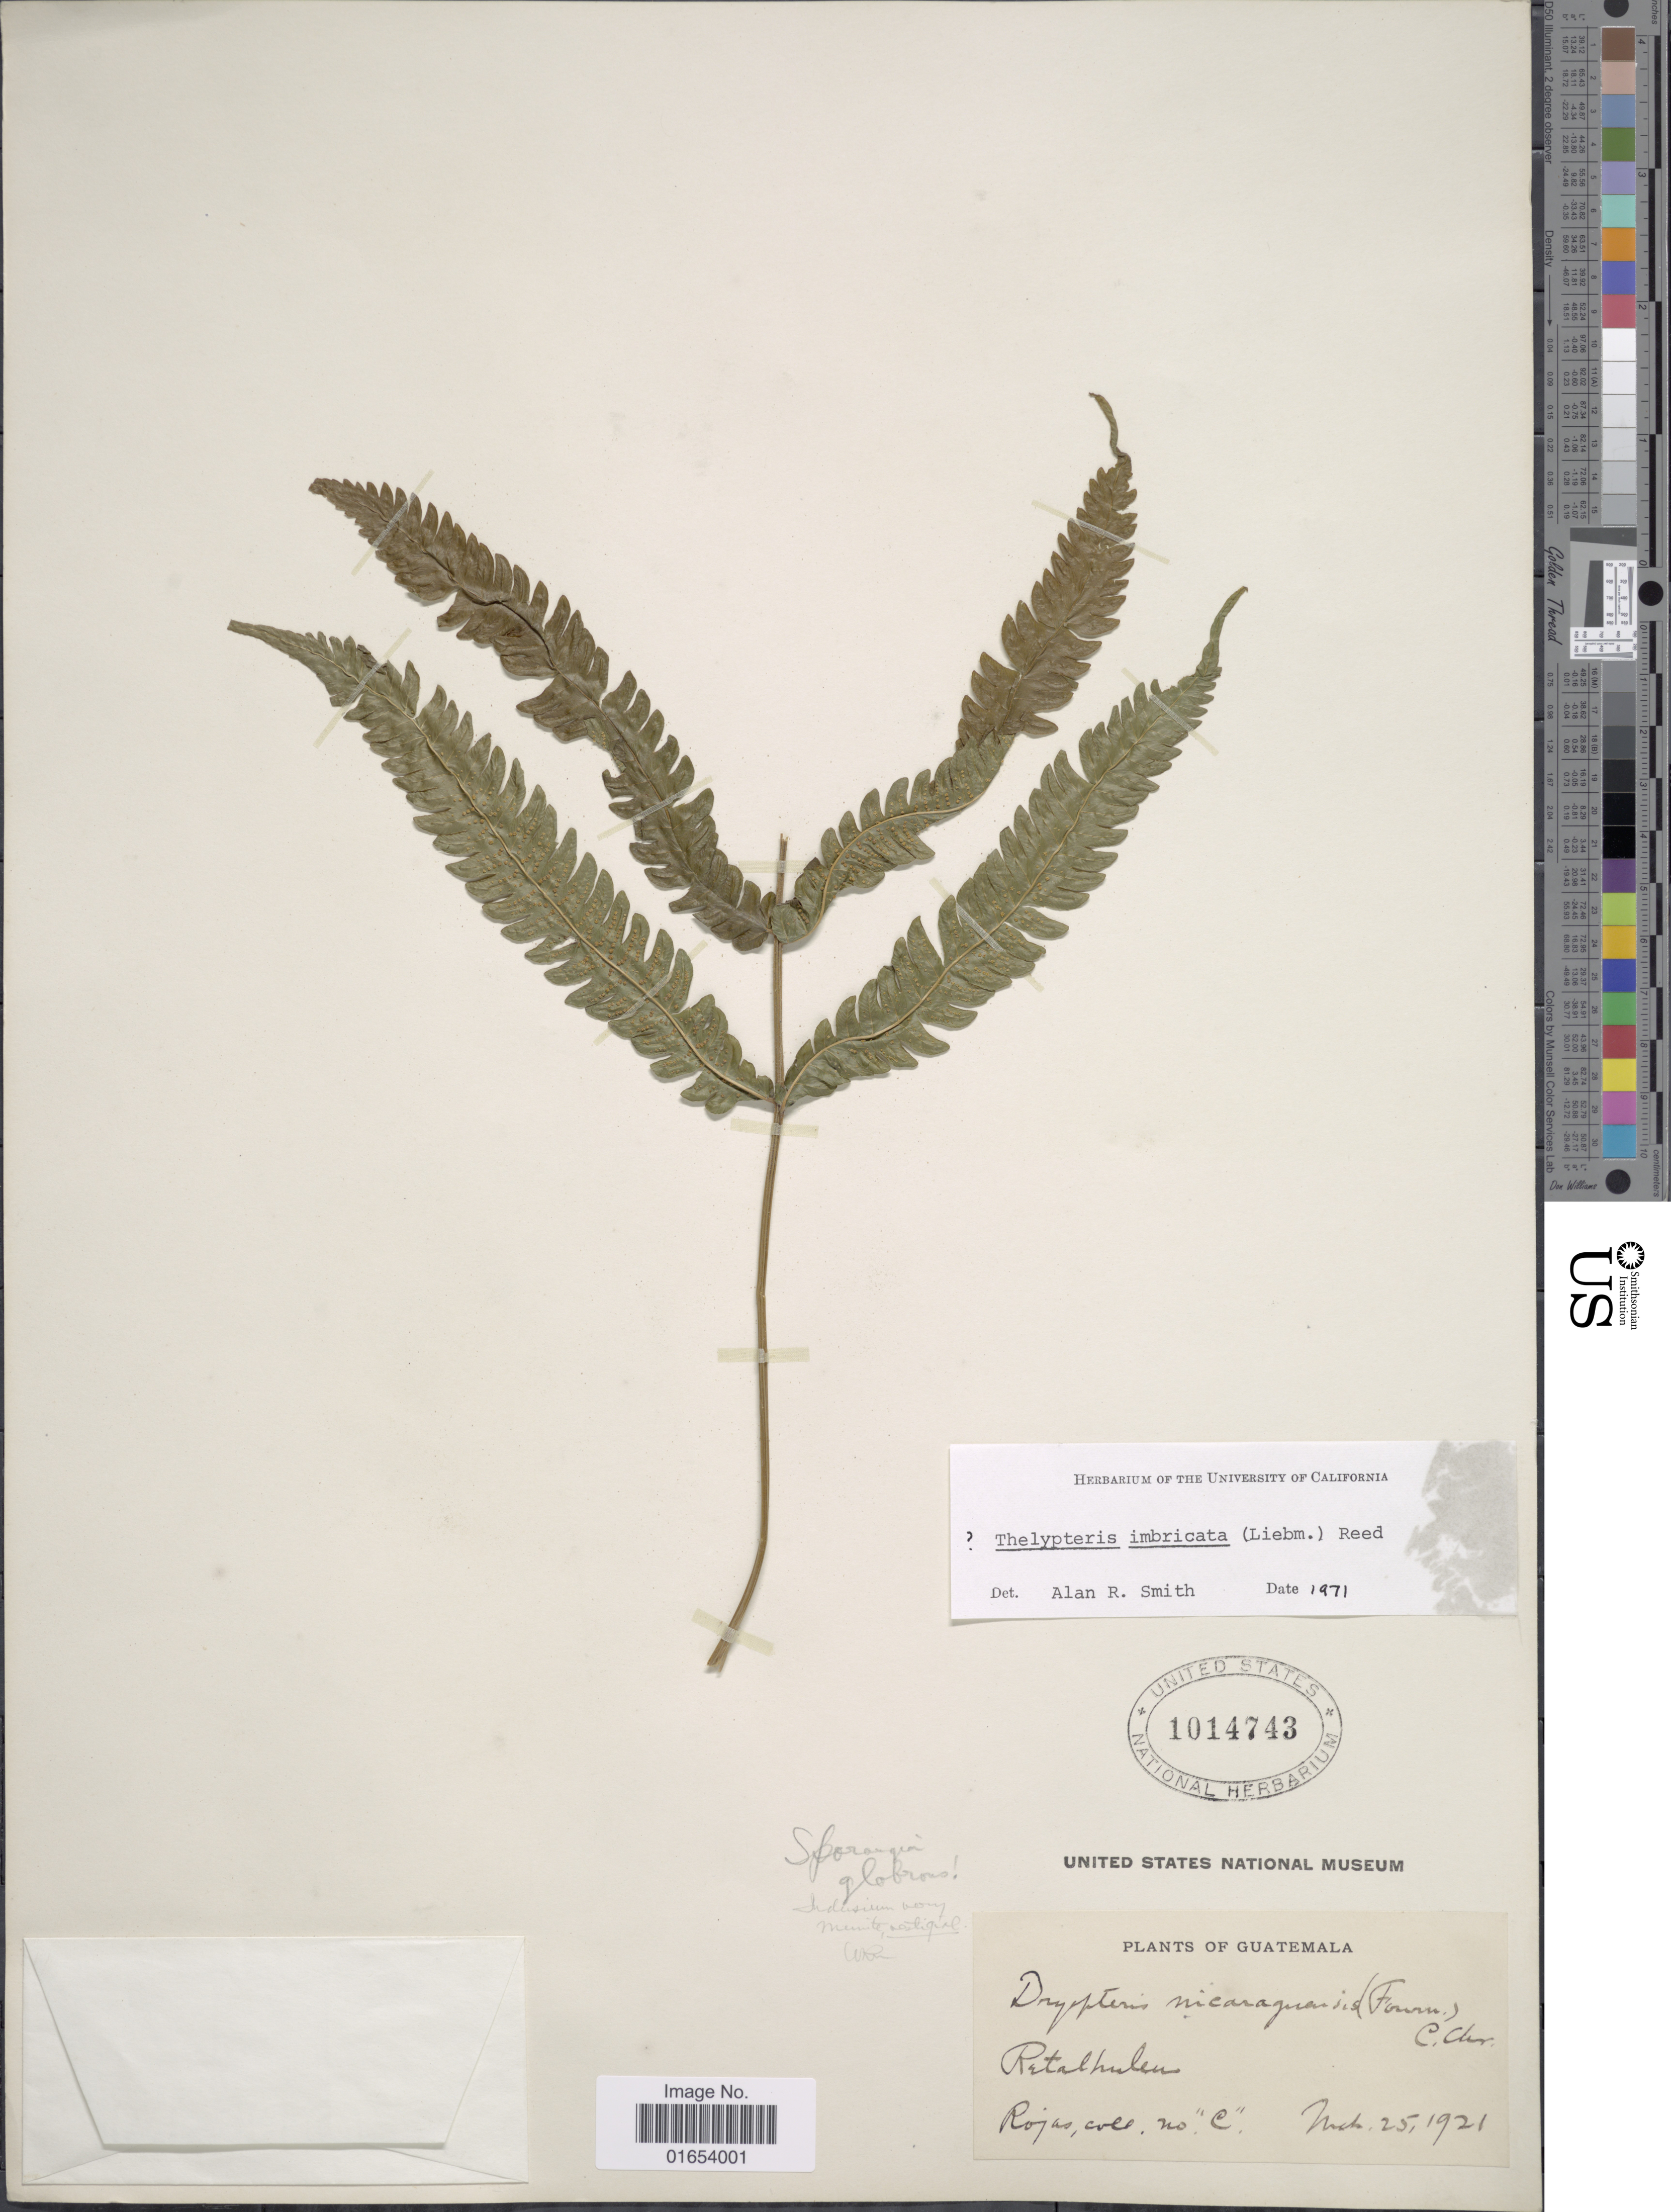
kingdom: Plantae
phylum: Tracheophyta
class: Polypodiopsida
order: Polypodiales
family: Thelypteridaceae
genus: Goniopteris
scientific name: Goniopteris imbricata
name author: (Liebm.) Á. Löve & D. Löve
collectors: Rojas, --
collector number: C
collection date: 1921-03-25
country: Guatemala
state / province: Retalhuleu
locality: Guatemala, Retalhuleu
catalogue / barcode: US 1014743